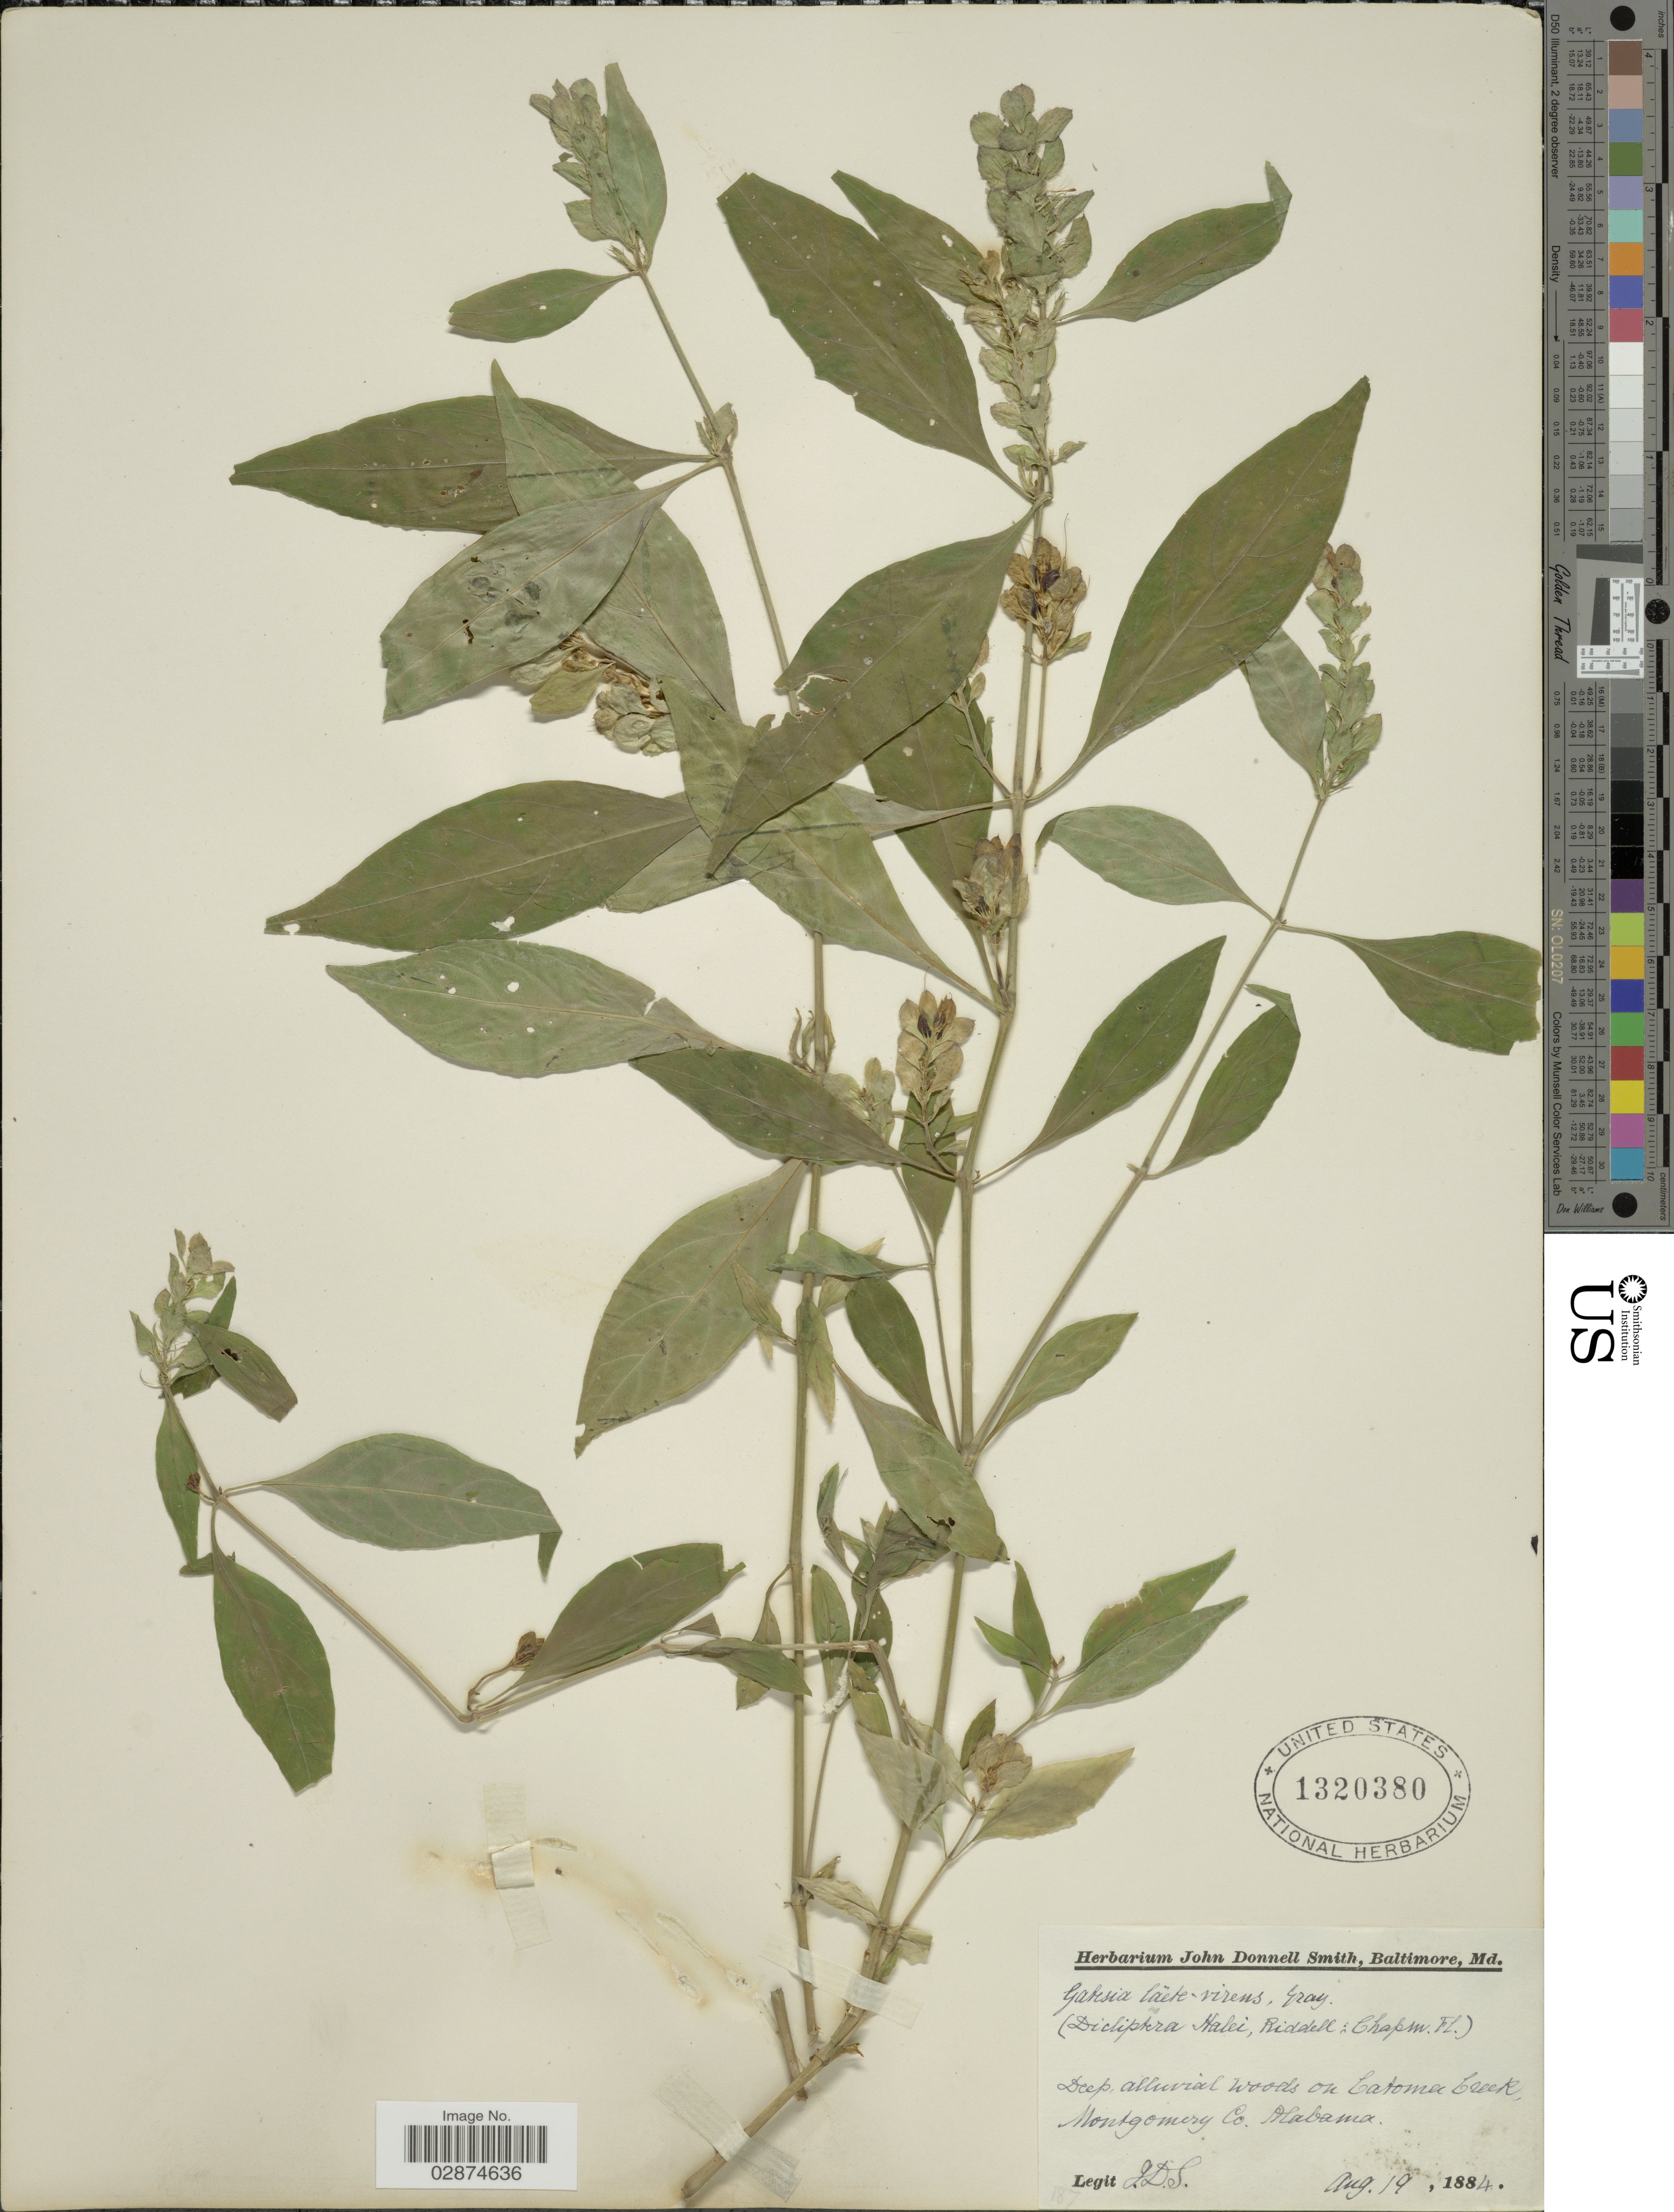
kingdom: Plantae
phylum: Tracheophyta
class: Magnoliopsida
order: Lamiales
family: Acanthaceae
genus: Yeatesia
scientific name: Yeatesia viridiflora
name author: (Nees) Small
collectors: J. Donnell Smith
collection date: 1884-08-19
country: United States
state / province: Alabama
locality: Catoma Creek Montgomery Co.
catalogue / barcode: US 1320380